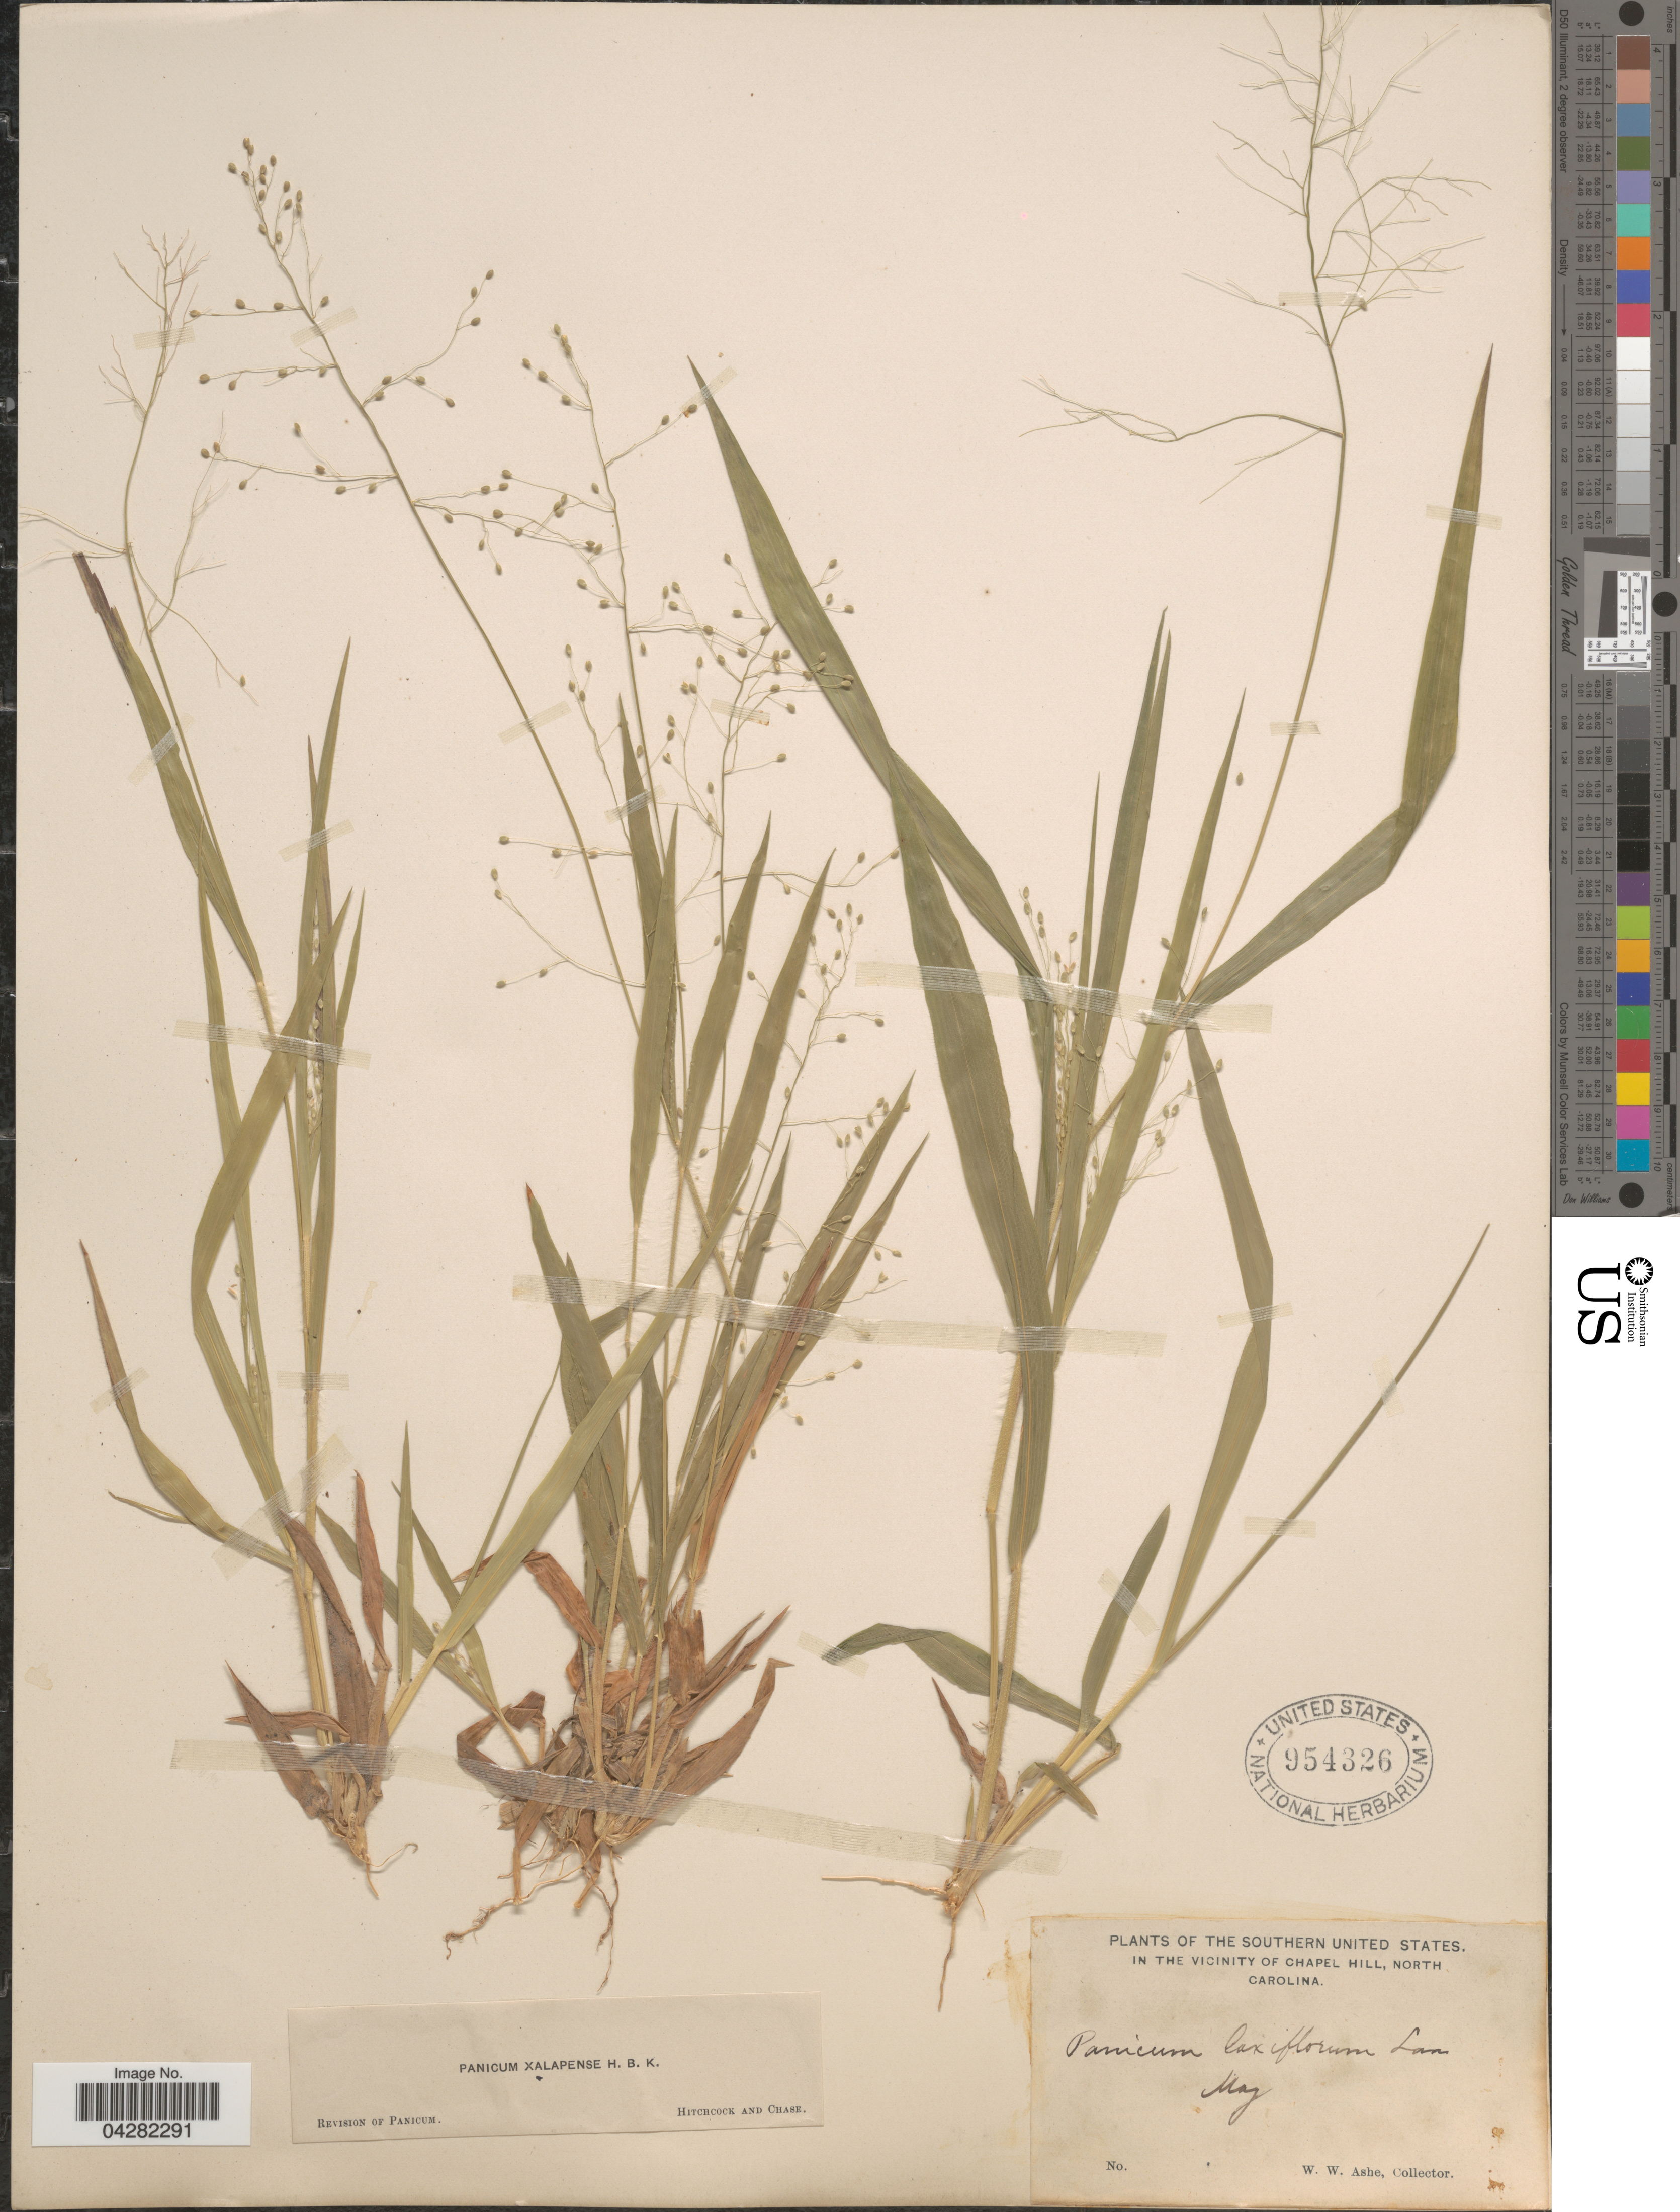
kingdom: Plantae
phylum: Tracheophyta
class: Liliopsida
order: Poales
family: Poaceae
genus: Dichanthelium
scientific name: Dichanthelium laxiflorum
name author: (Lam.) Gould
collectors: W. W. Ashe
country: United States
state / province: North Carolina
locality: The Southern United States. In the vicinity of Chapel Hill.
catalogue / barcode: US 954326